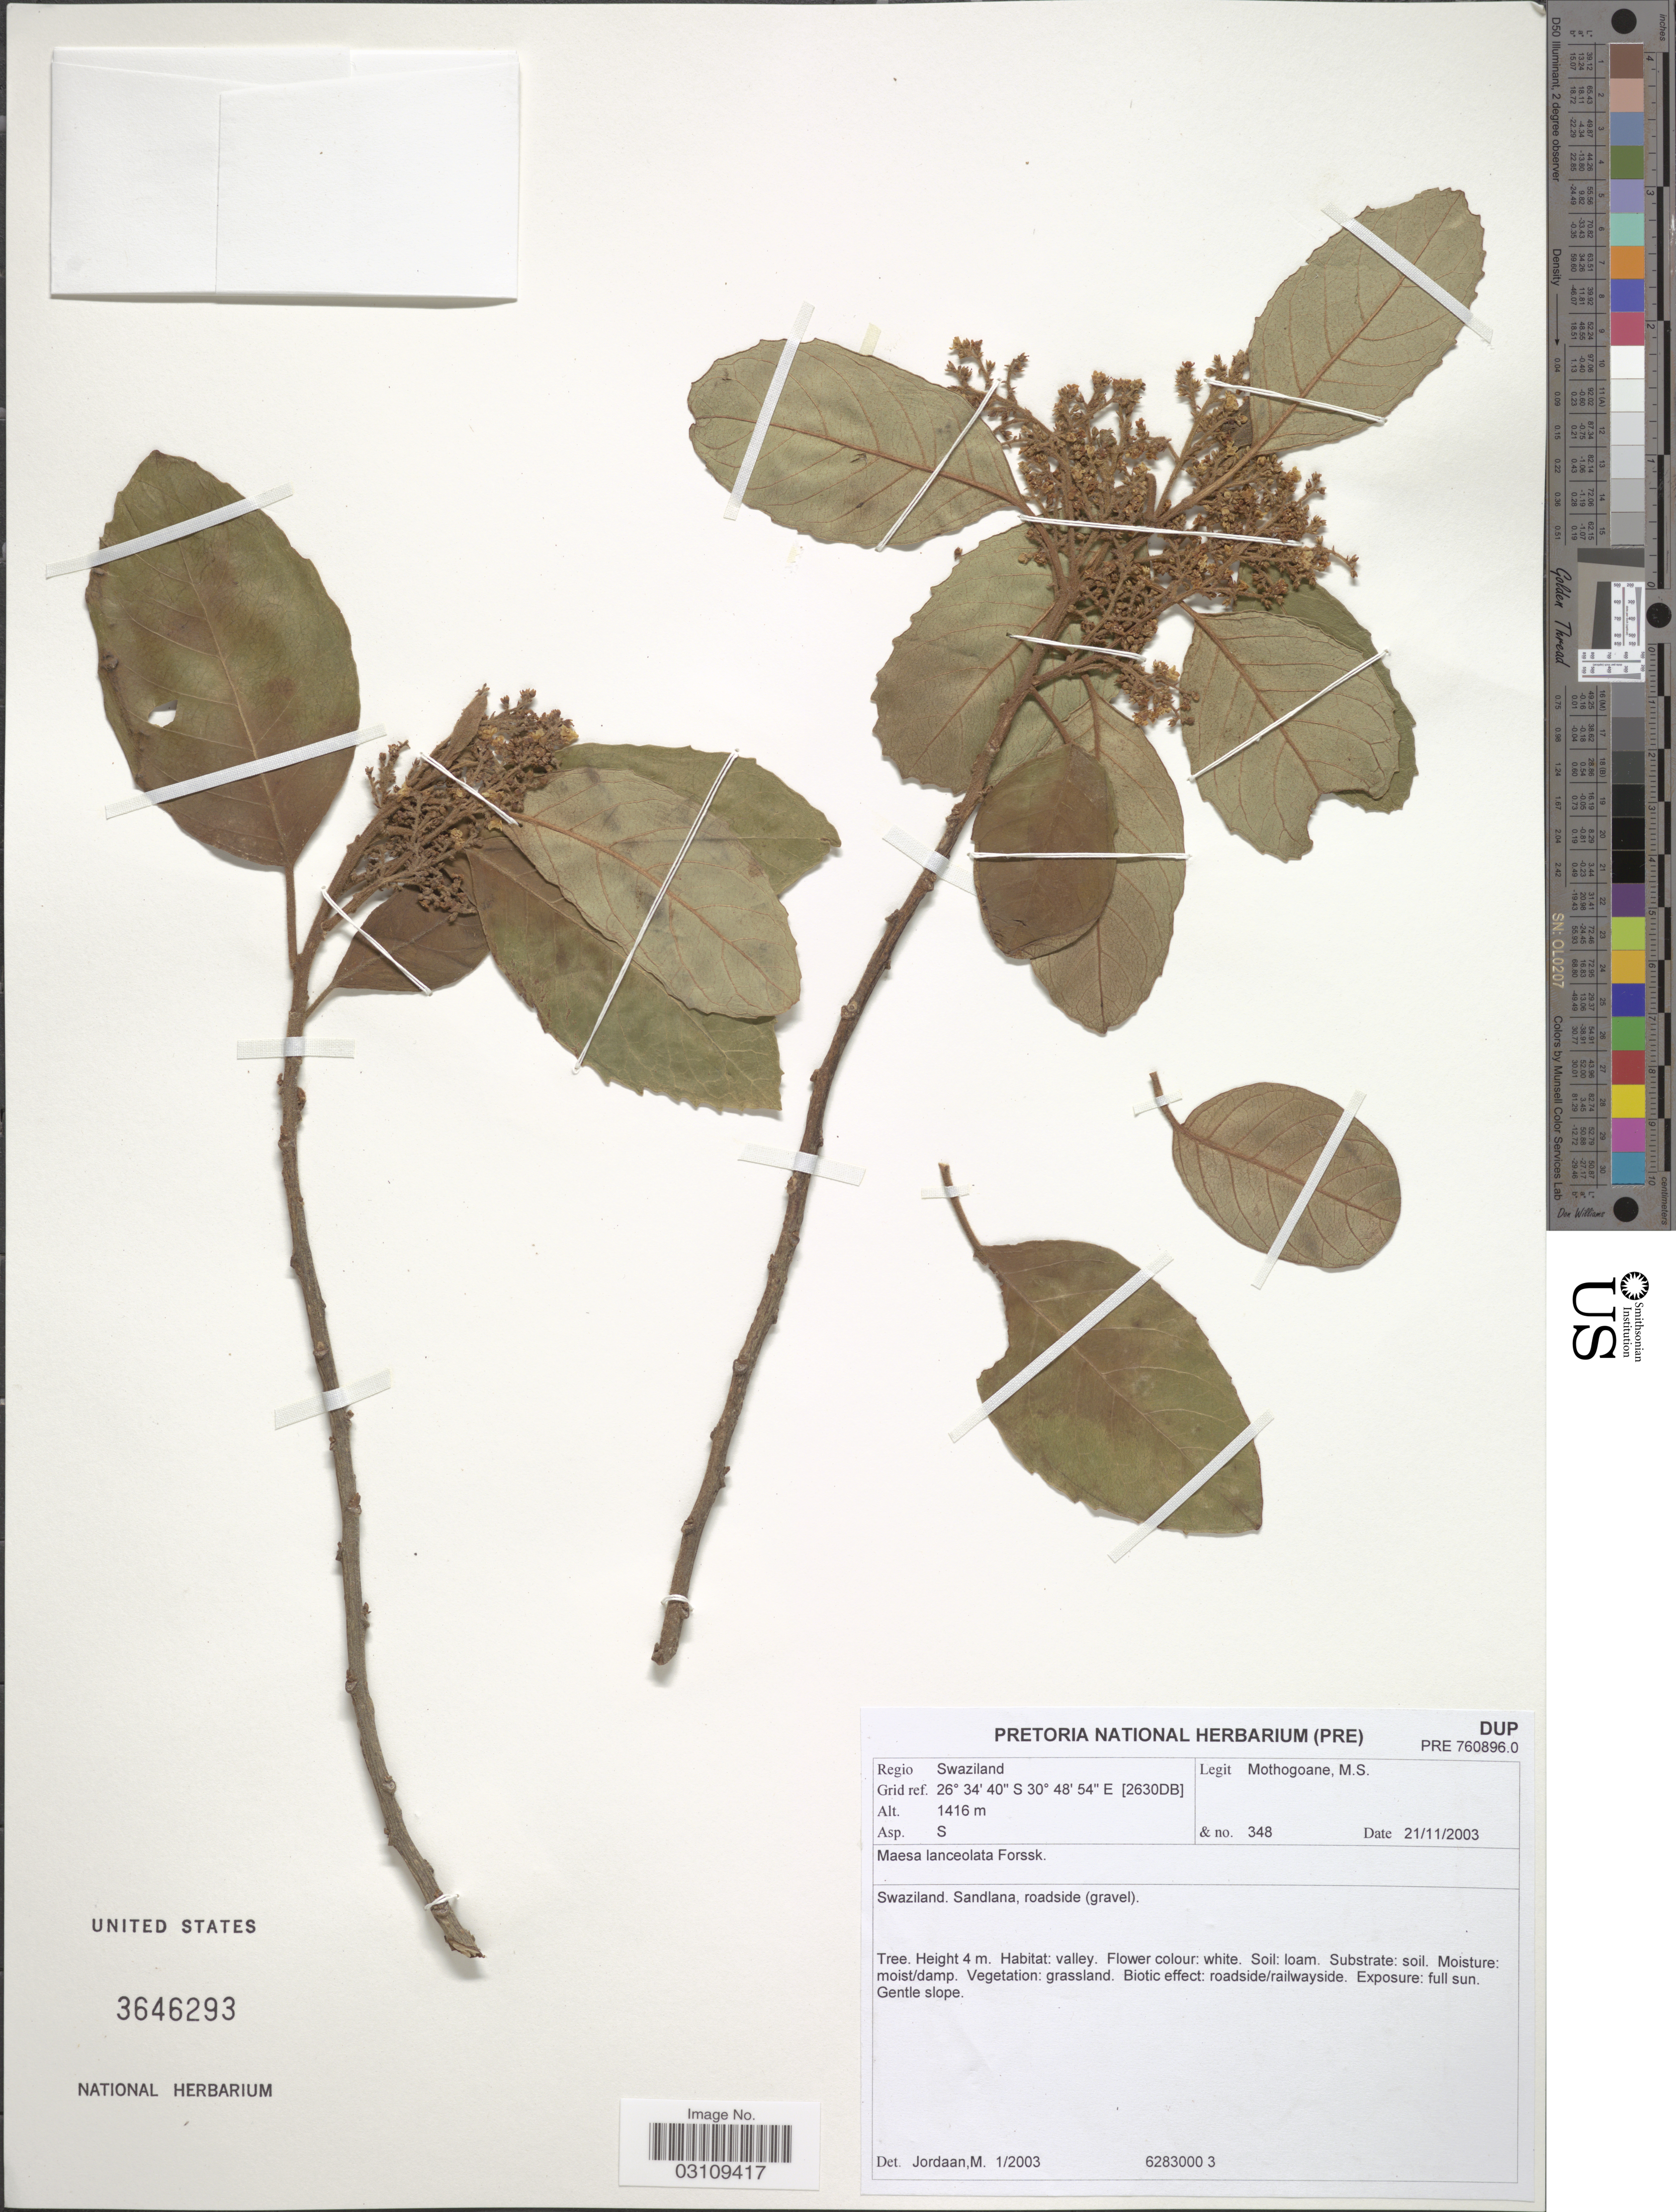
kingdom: Plantae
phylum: Tracheophyta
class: Magnoliopsida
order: Ericales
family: Primulaceae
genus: Maesa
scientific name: Maesa lanceolata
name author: Forssk.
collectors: M. Mothogoane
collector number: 348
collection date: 2003-11-21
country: Eswatini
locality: Regio Swaziland, Grid ref. [2630DB], Sandlana.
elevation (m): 1416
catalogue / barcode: US 3646293